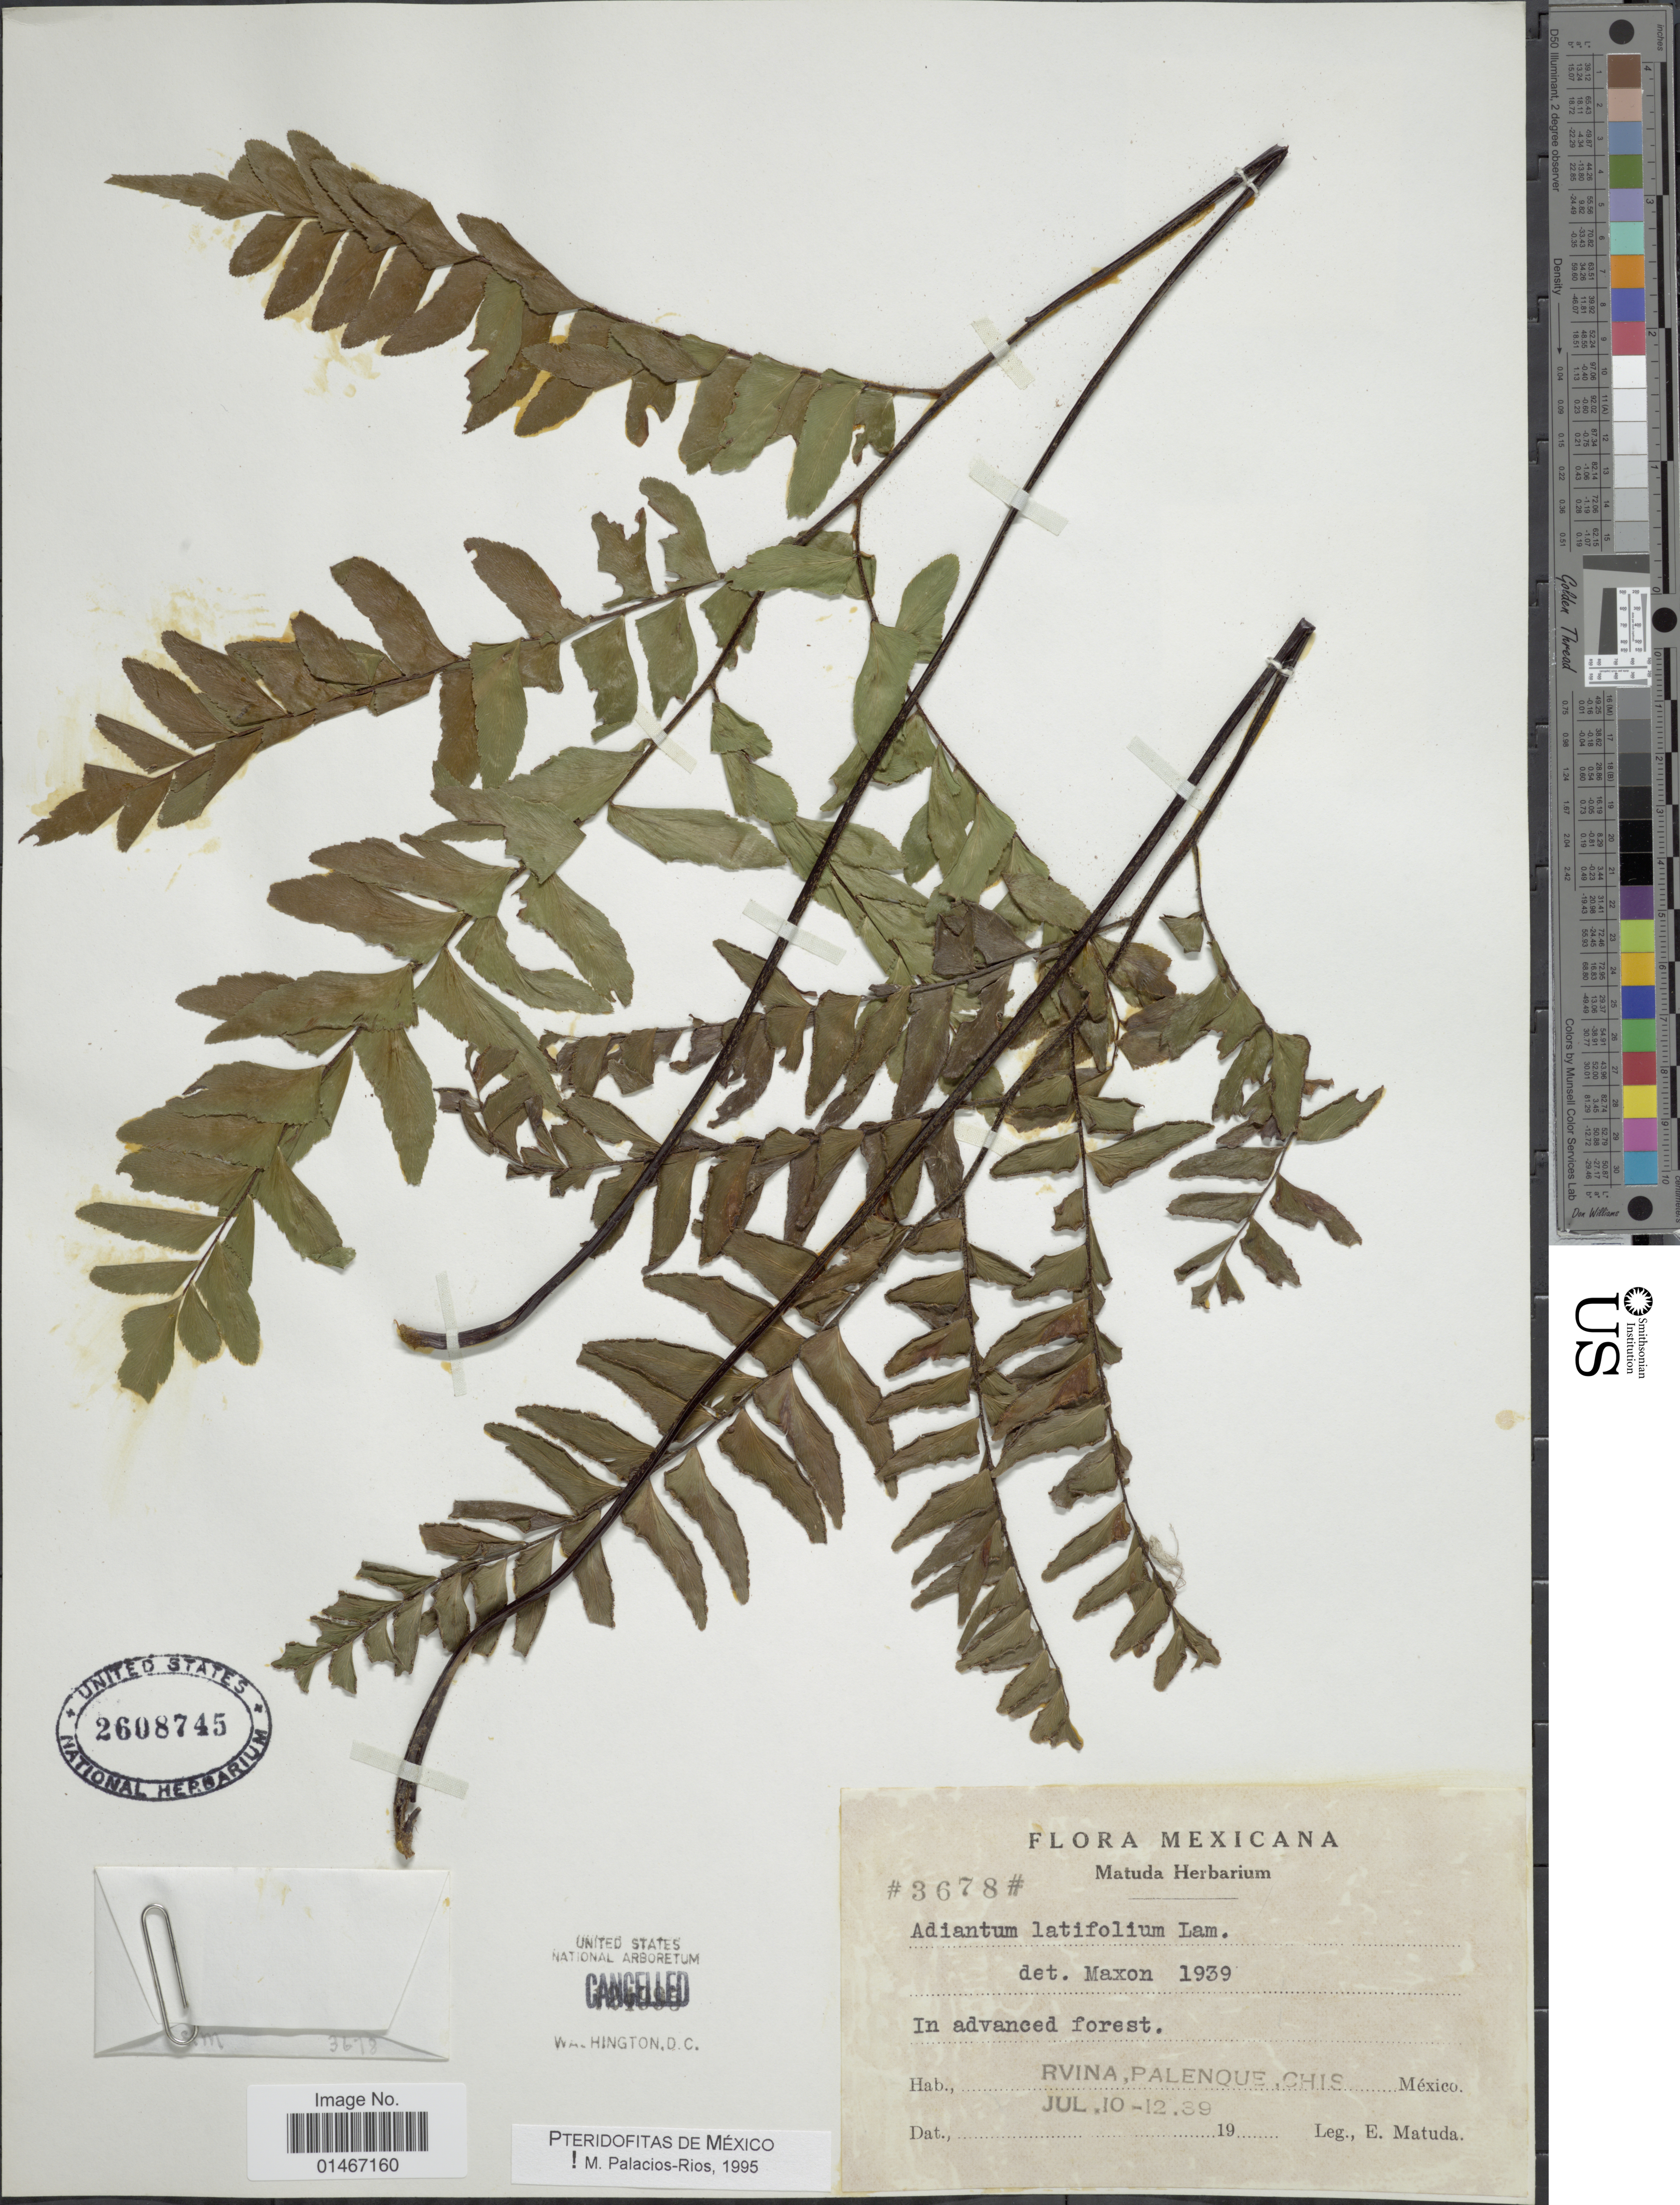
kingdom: Plantae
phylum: Tracheophyta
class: Polypodiopsida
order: Polypodiales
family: Pteridaceae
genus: Adiantum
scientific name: Adiantum latifolium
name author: Lam.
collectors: E. Matuda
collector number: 3678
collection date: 1939-07-10/1939-07-12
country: Mexico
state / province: Chiapas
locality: Flora Mexicana. Rvina, Palenque, Chis.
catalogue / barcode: US 2608745